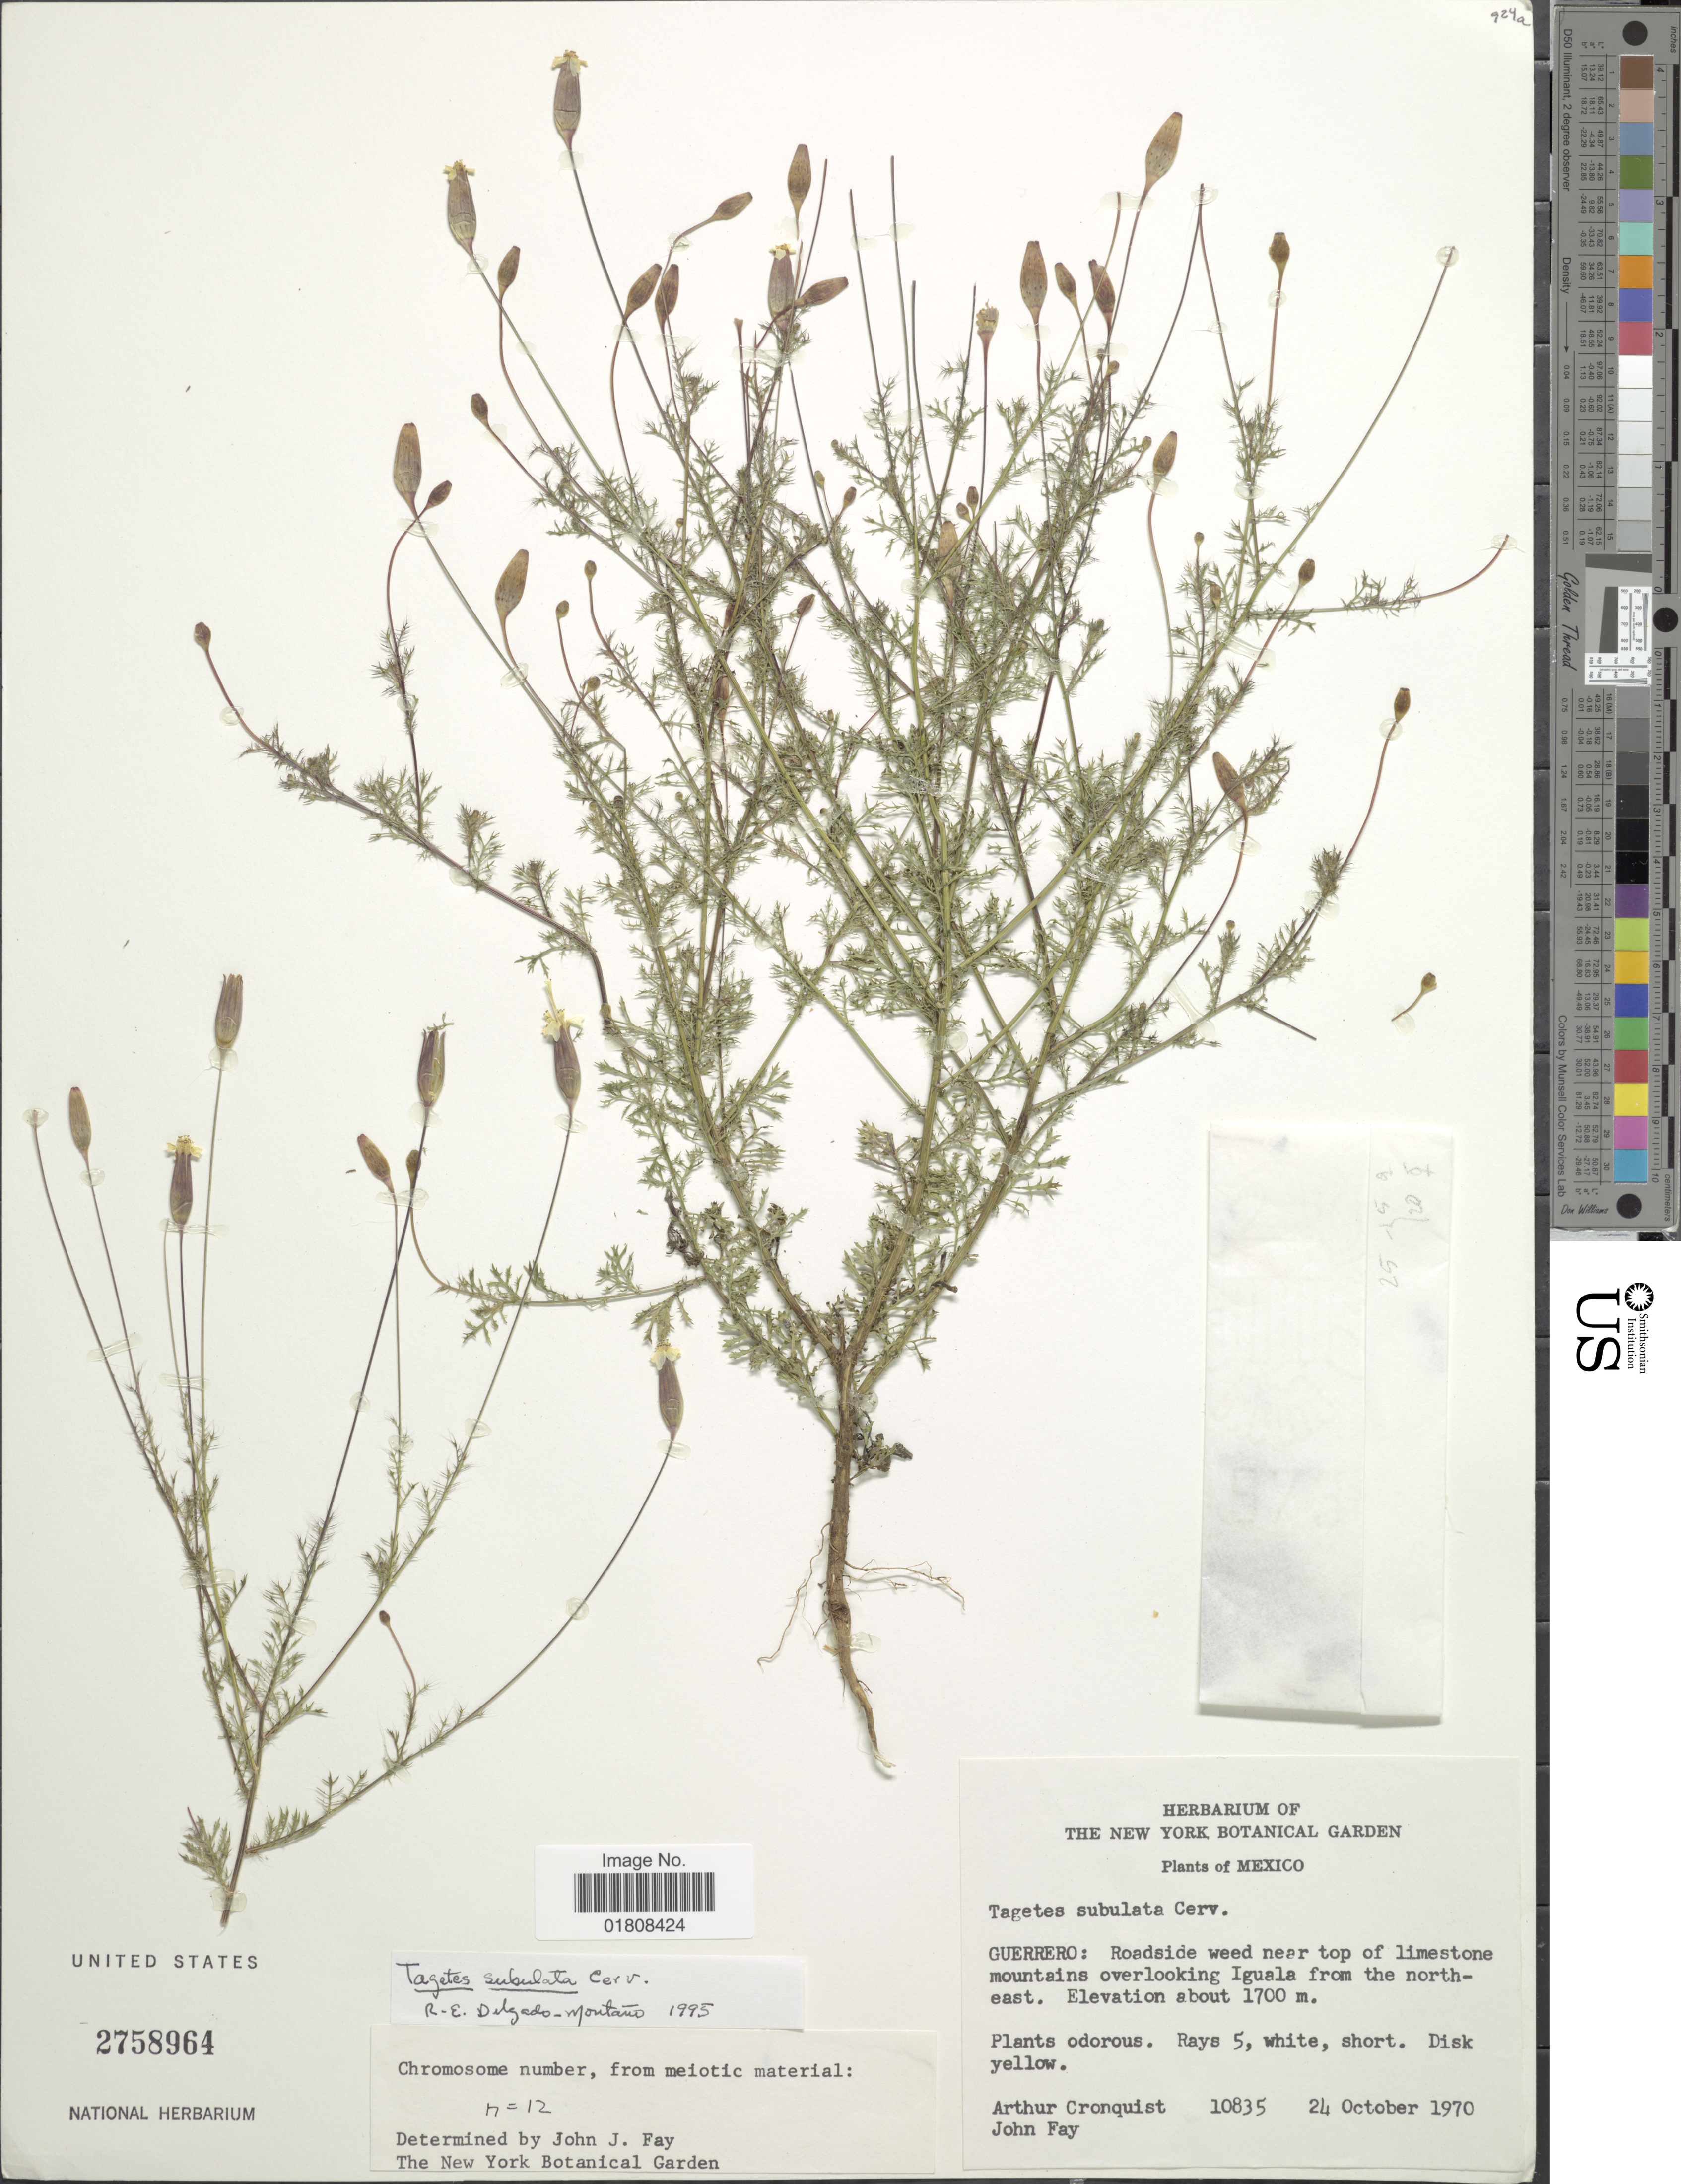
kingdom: Plantae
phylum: Tracheophyta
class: Magnoliopsida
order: Asterales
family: Asteraceae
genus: Tagetes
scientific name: Tagetes subulata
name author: Cerv.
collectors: A. J. Cronquist & J. M. Fay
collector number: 10835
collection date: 1970-10-24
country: Mexico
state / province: Guerrero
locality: Near top of limestone mountains overlooking Iguala from the northeast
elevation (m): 1700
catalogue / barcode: US 2758964